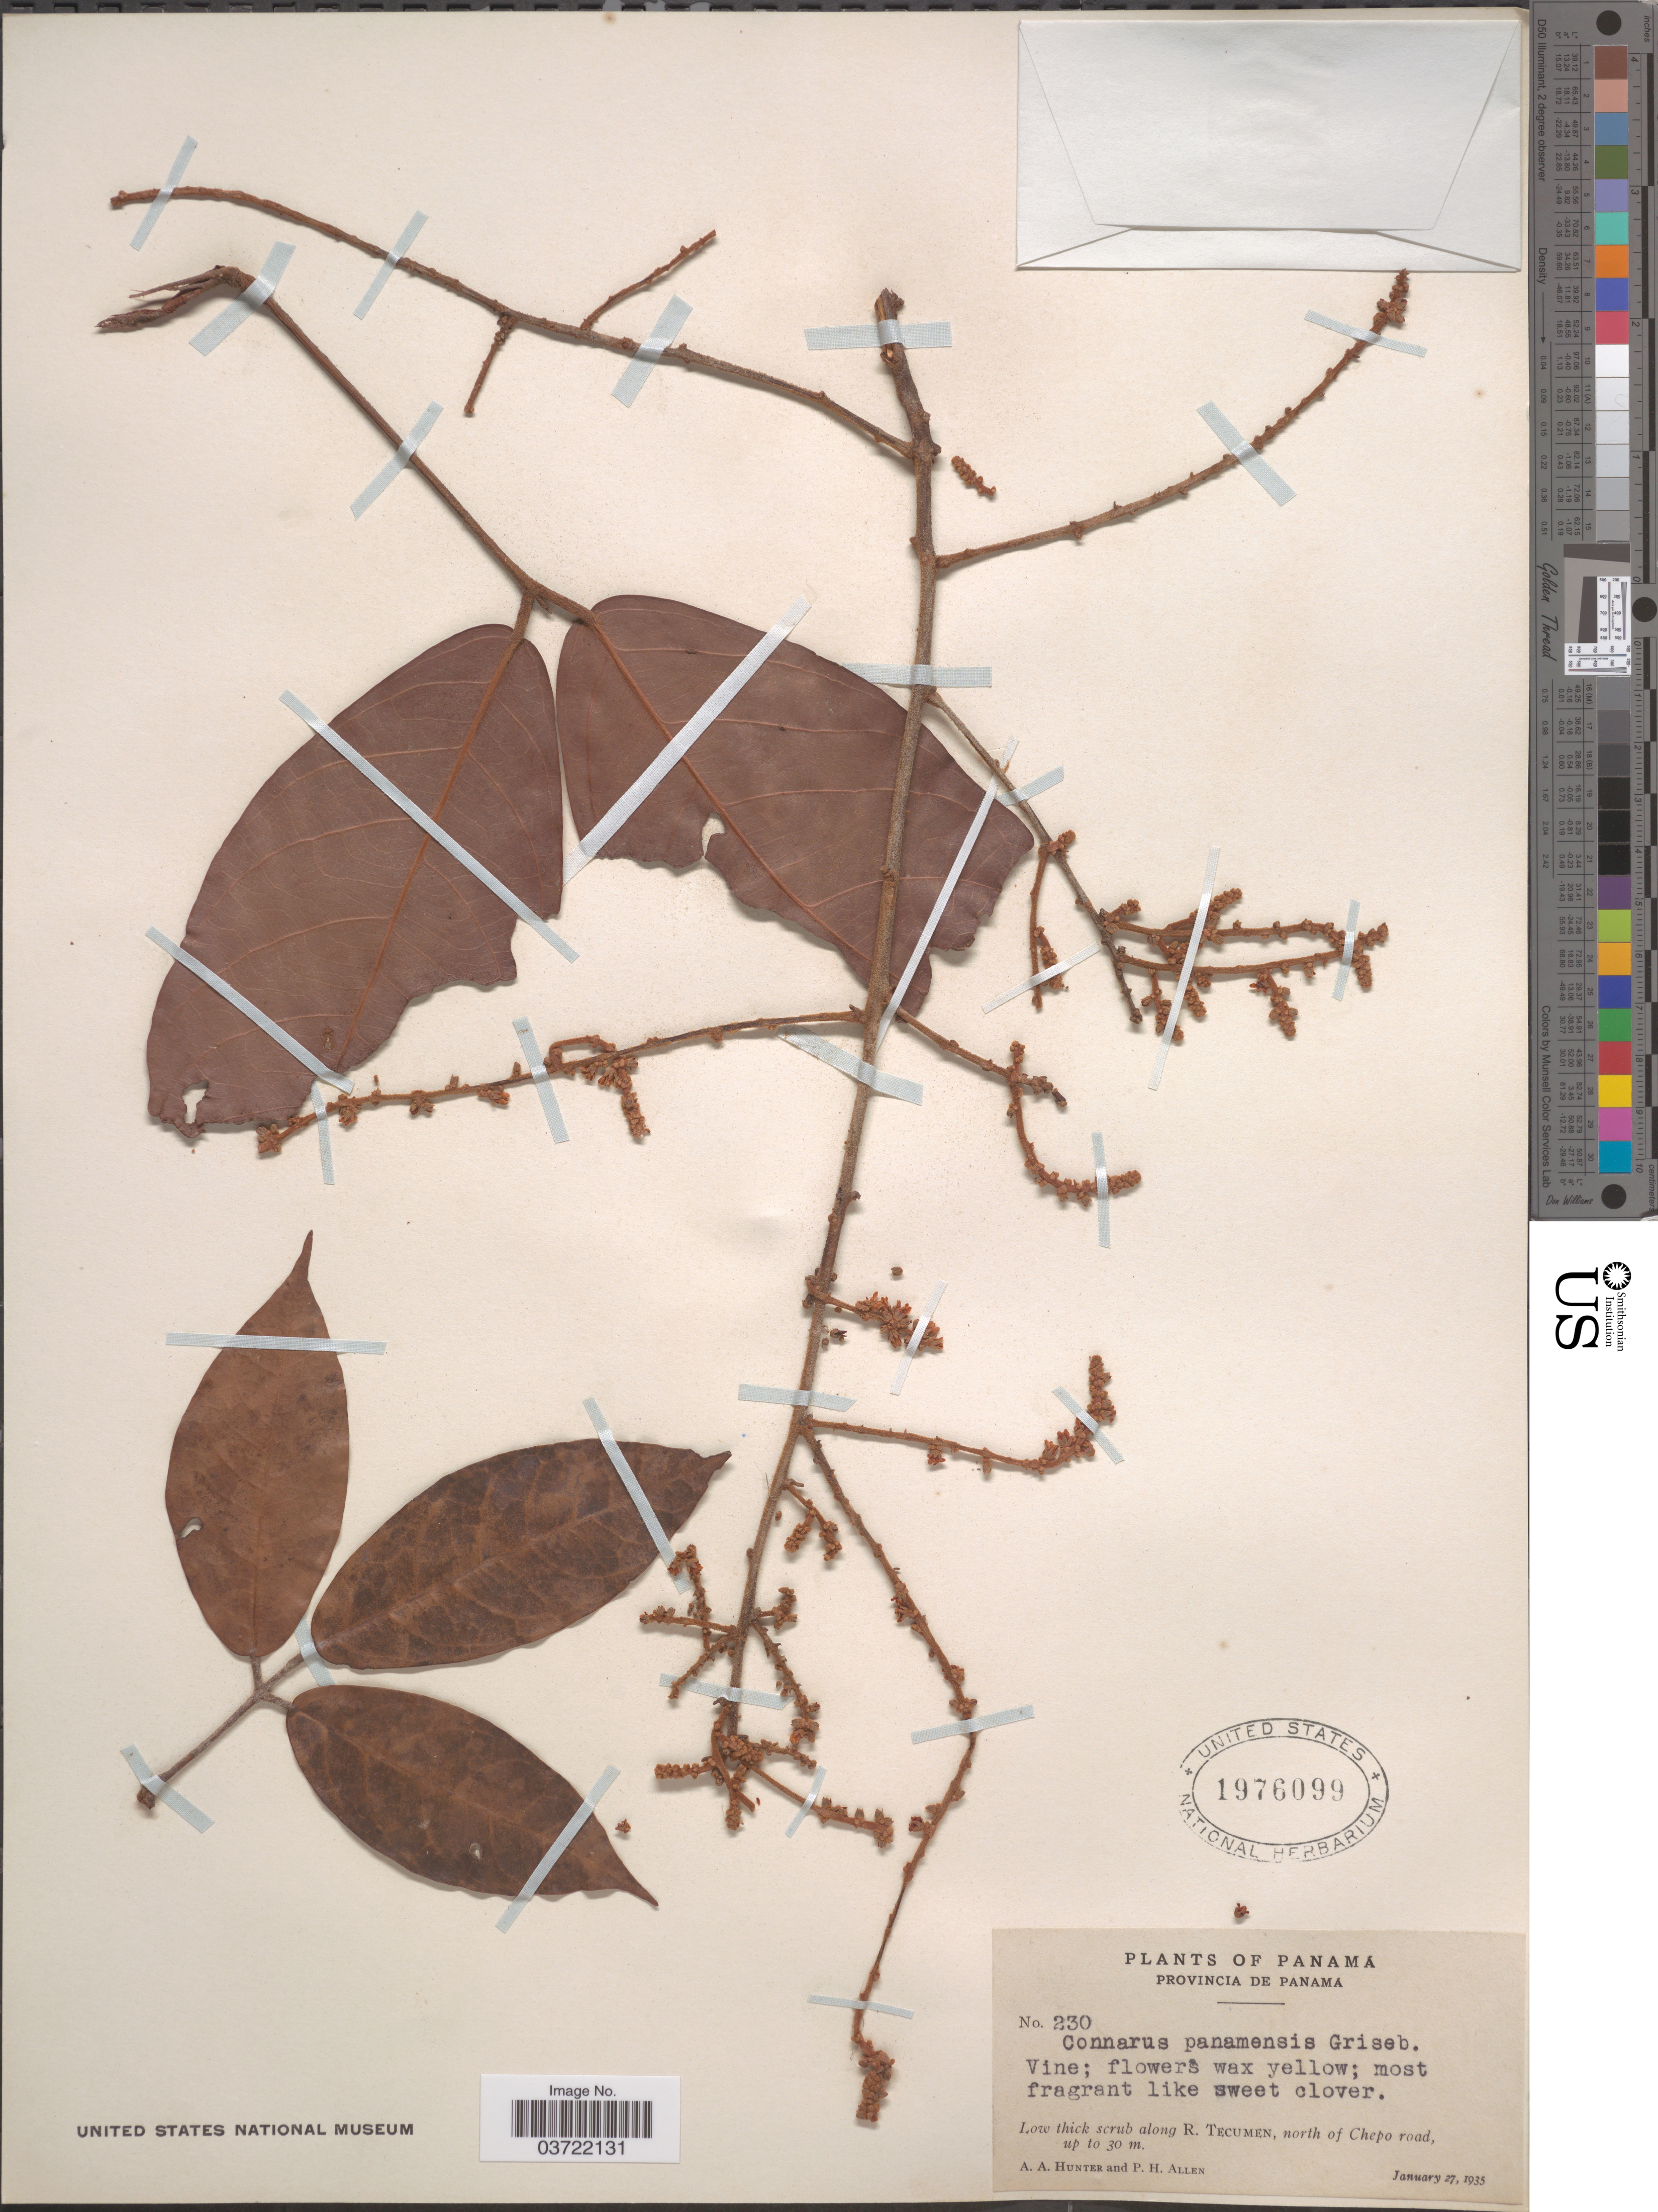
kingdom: Plantae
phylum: Tracheophyta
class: Magnoliopsida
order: Oxalidales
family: Connaraceae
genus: Connarus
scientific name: Connarus palawanensis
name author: Elmer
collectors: A. Hunter & P. H. Allen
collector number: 230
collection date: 1935-01-27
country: Panama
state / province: Panamá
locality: Low thick scrub along R. Tecumen, north of Chepo road.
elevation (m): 30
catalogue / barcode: US 1976099